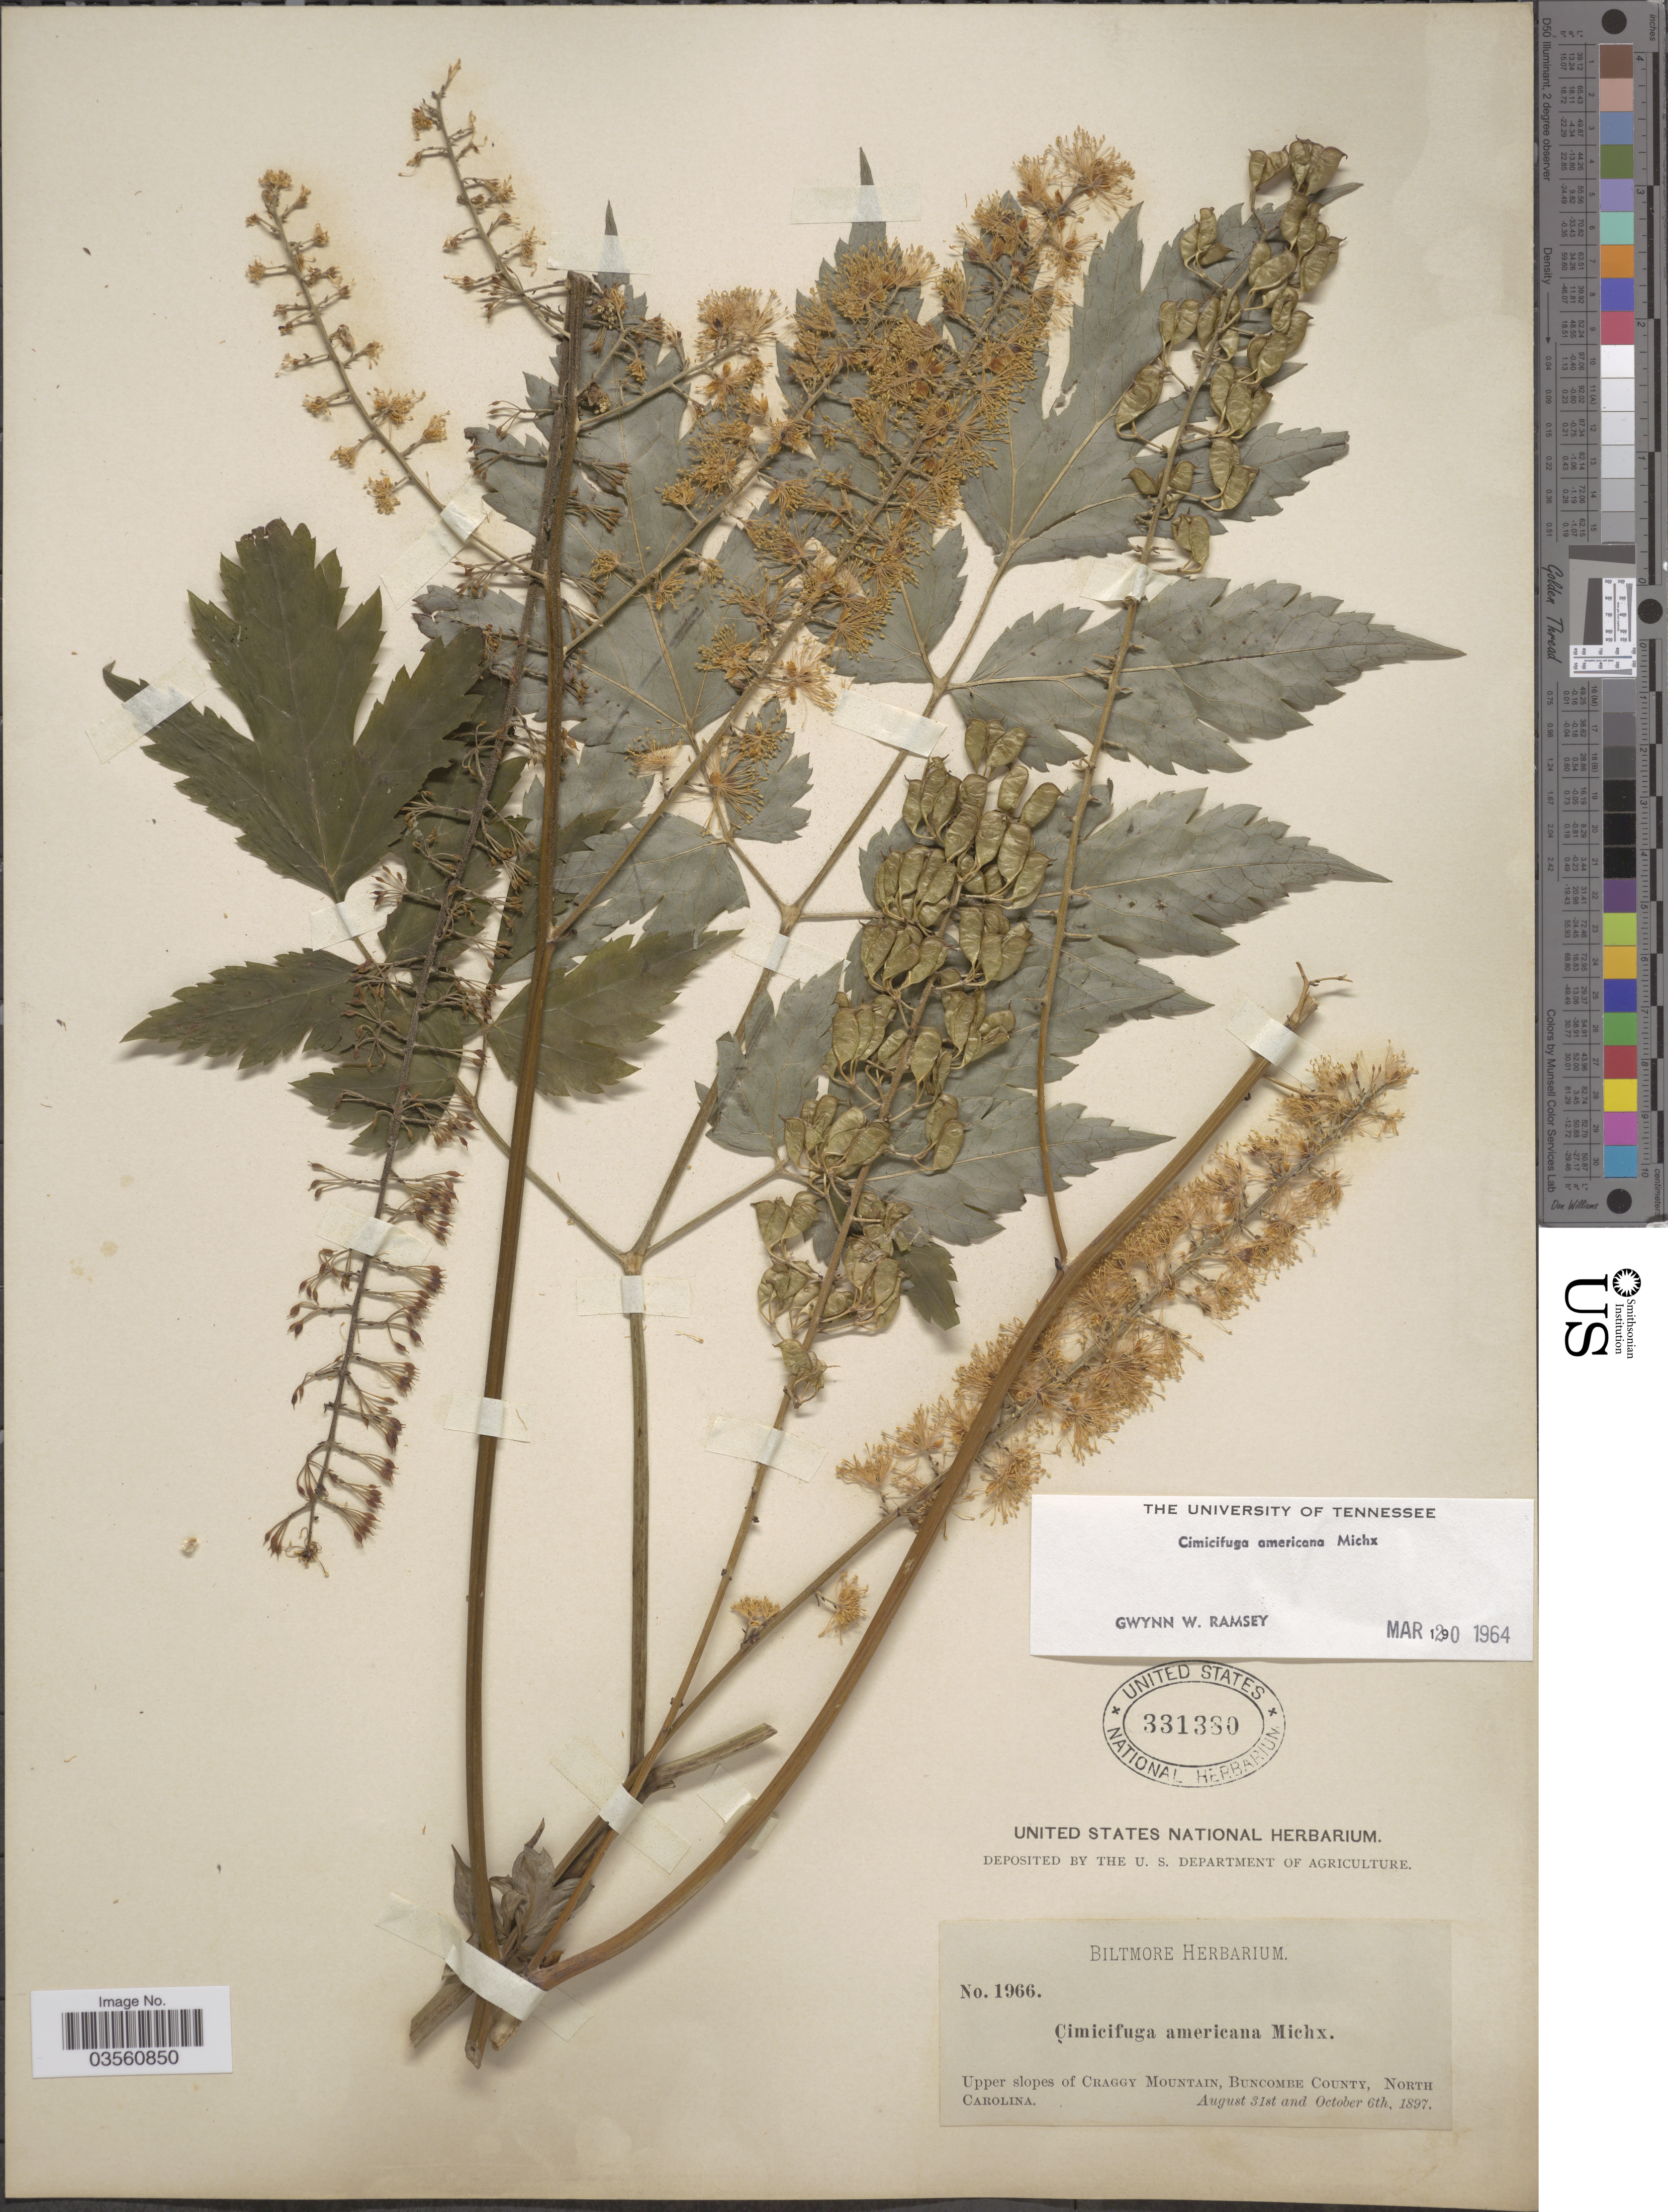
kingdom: Plantae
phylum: Tracheophyta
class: Magnoliopsida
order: Ranunculales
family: Ranunculaceae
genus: Actaea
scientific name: Actaea podocarpa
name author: DC.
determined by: Strong, M. T., (US), Smithsonian Institution - National Museum of Natural History (UNITED STATES)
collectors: ex herb. Biltmore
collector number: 1966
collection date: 1897-08-31/1897-10-06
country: United States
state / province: North Carolina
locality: Upper slopes of Craggy Mountain, Buncombe County.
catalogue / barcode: US 331380